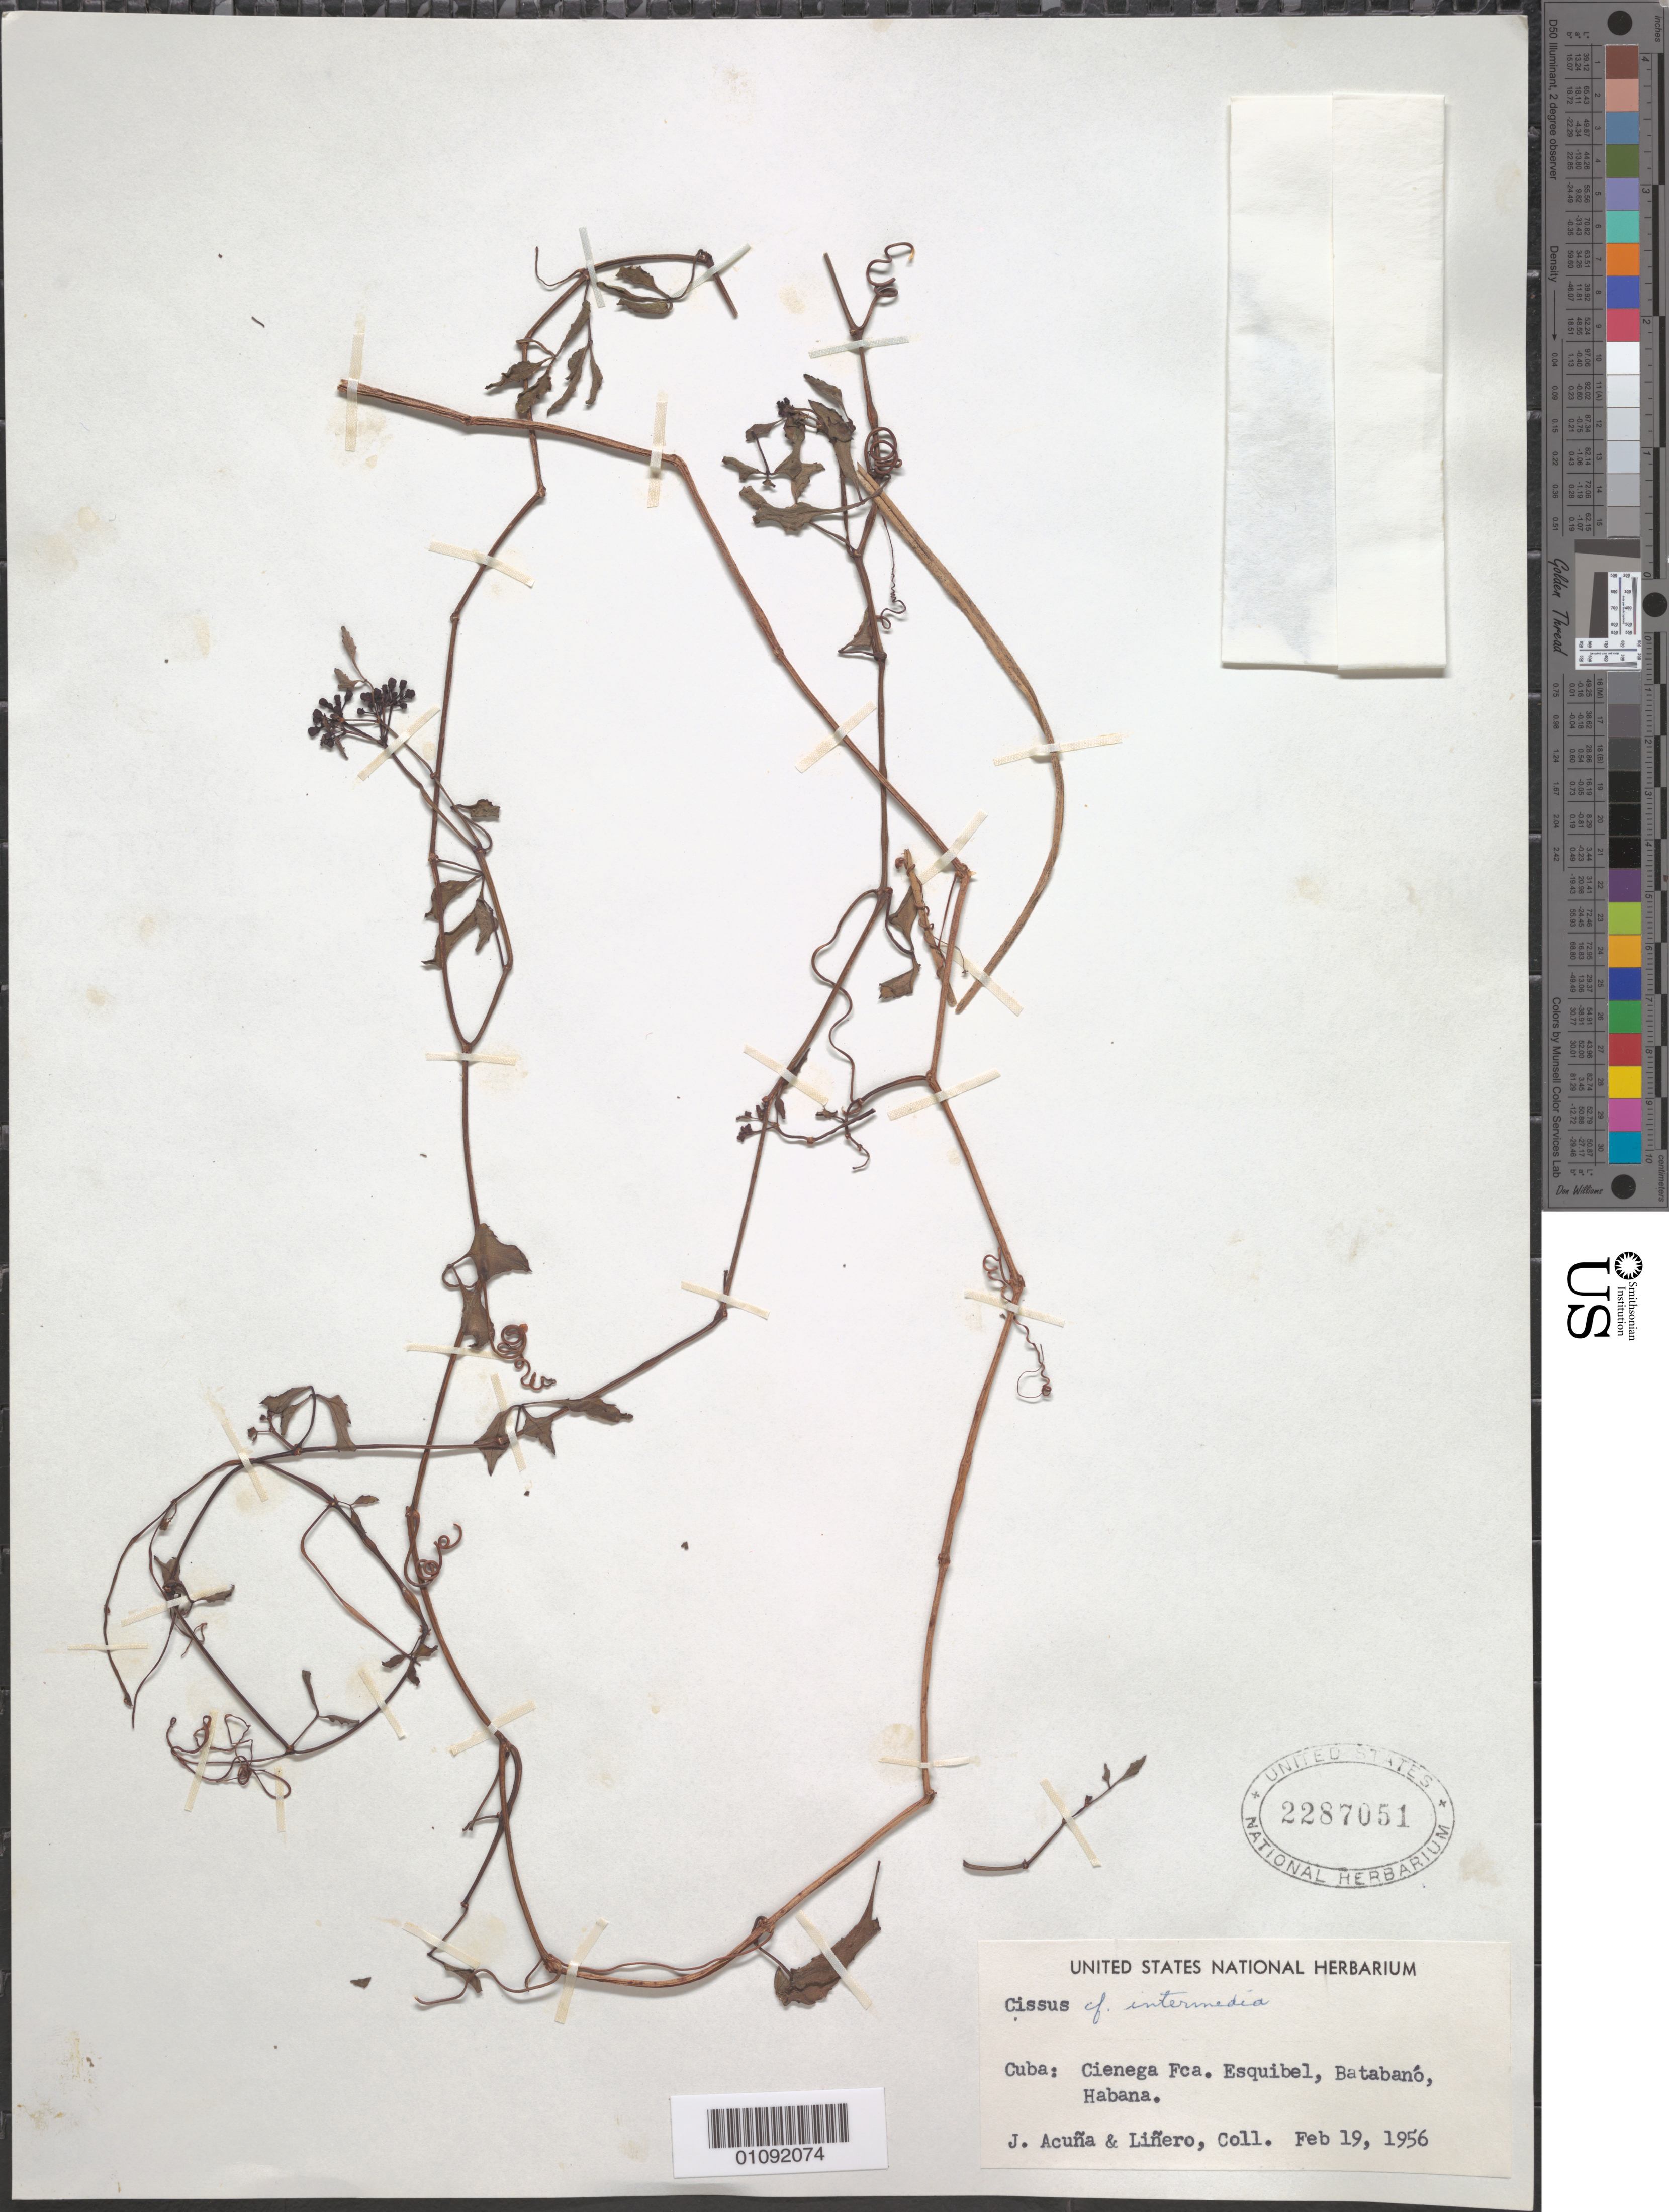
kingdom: Plantae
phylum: Tracheophyta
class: Magnoliopsida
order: Vitales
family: Vitaceae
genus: Cissus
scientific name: Cissus intermedia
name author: A. Rich.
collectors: J. Acuña & -. Liñero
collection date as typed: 19 Feb 1956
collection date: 1956-02-19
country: Cuba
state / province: La Habana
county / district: Batabanó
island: Cuba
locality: Cuba: Cienega Fca Esquibel, Batabanó, Habana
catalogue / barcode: US 2287051